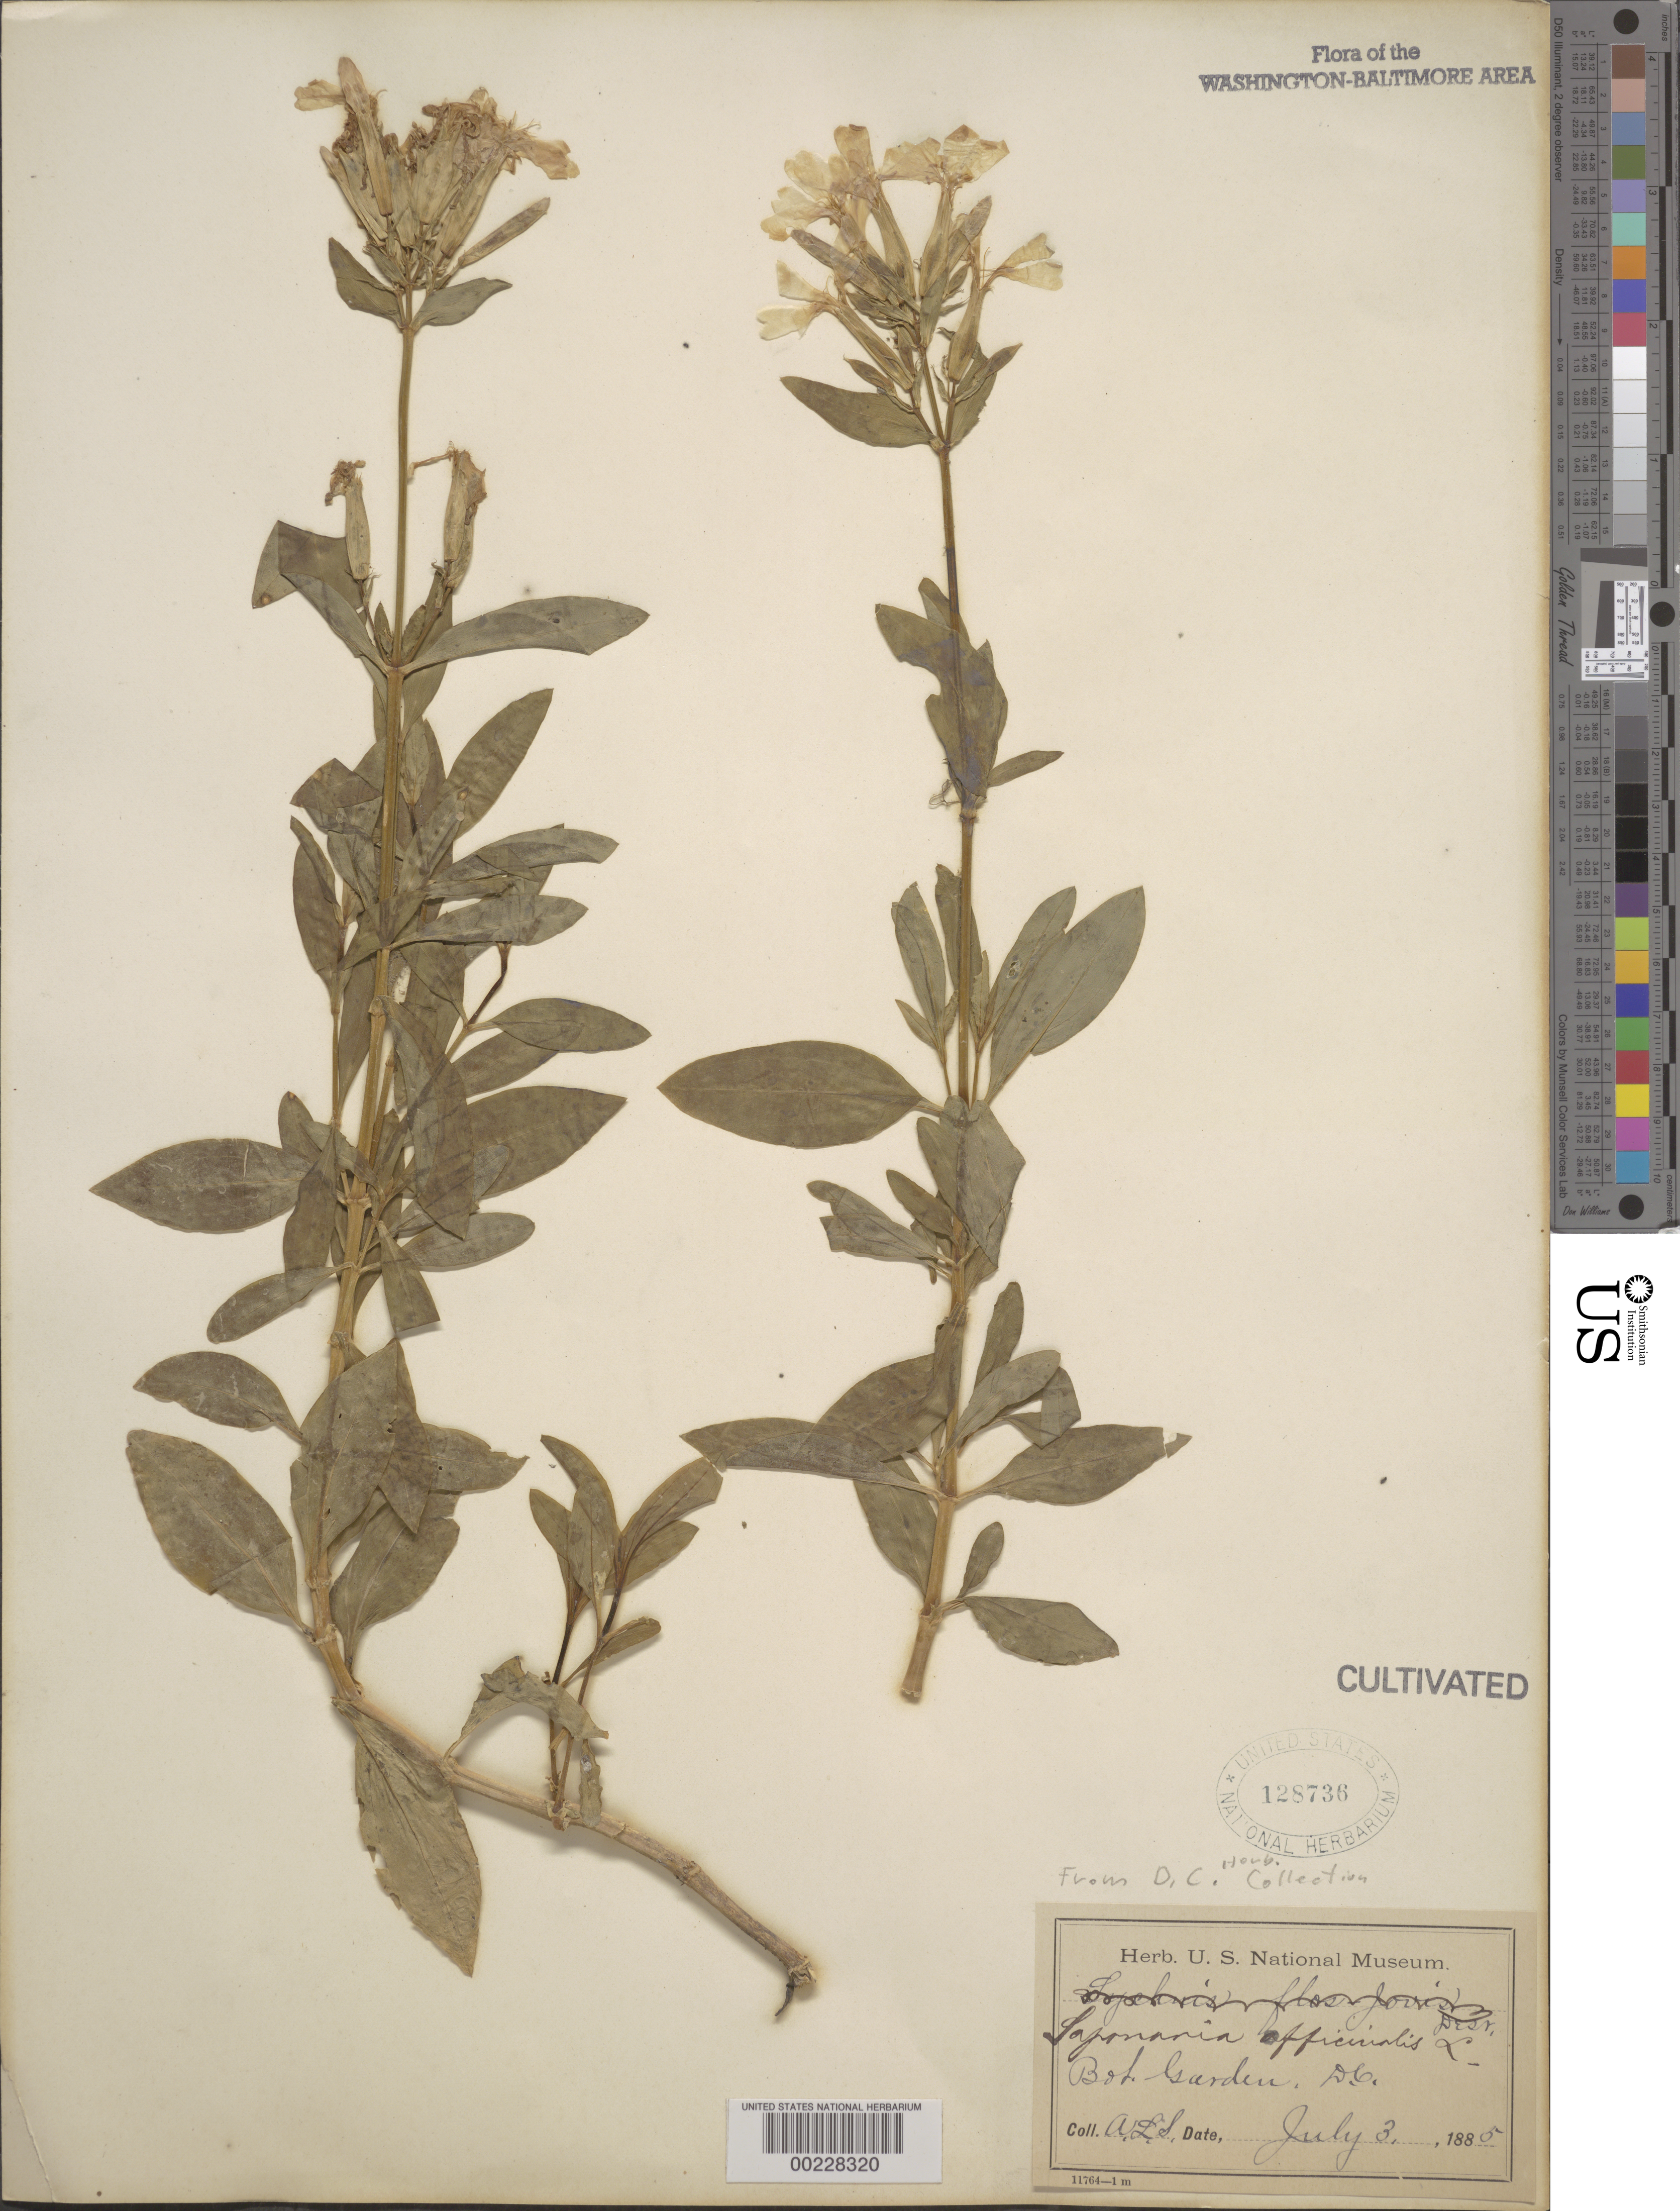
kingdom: Plantae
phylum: Tracheophyta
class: Magnoliopsida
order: Caryophyllales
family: Caryophyllaceae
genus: Saponaria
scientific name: Saponaria officinalis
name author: L.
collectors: A. L. Schott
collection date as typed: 03 Jul 1885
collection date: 1885-07-03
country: United States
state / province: District of Columbia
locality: Botanical gardens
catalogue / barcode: US 128736